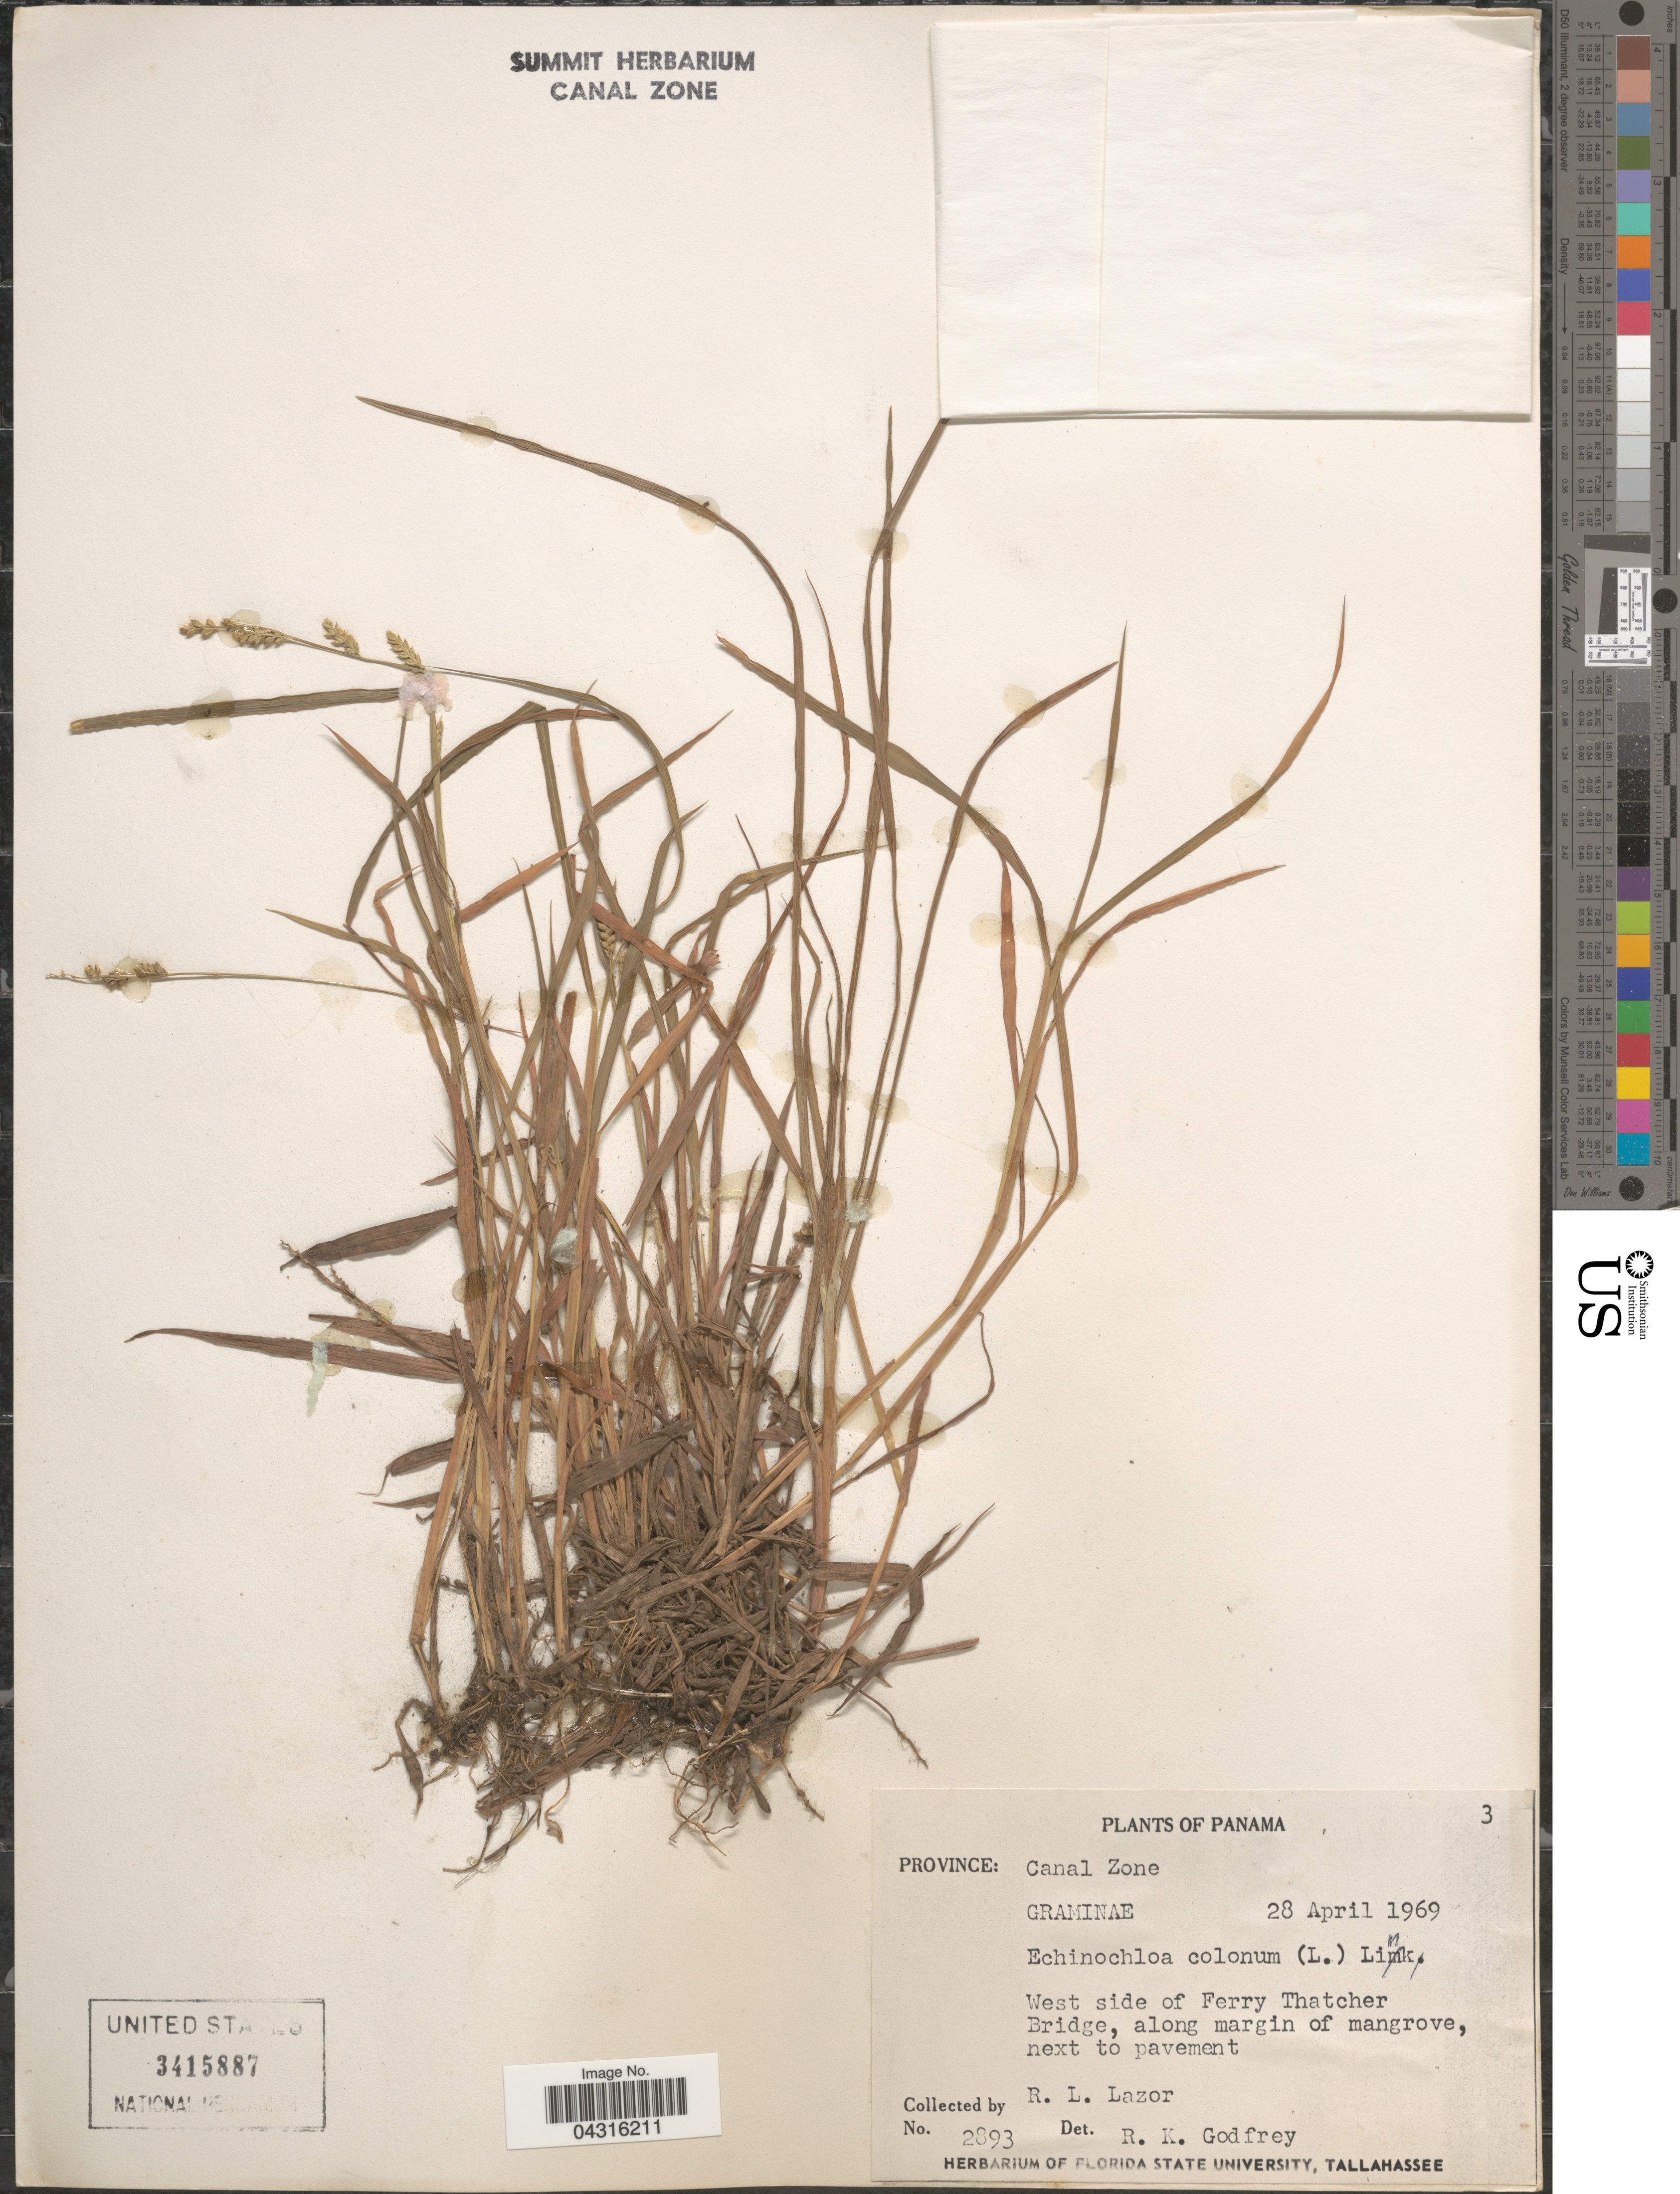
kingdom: Plantae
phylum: Tracheophyta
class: Liliopsida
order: Poales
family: Poaceae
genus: Echinochloa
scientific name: Echinochloa colona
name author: (L.) Link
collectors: R. L. Lazor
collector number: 2893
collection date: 1969-04-28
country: Panama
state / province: Colón / Panamá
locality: Province: Canal Zone. West side of Ferry Thatcher Bridge, along margin of mangrove, next to pavement.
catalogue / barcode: US 3415887